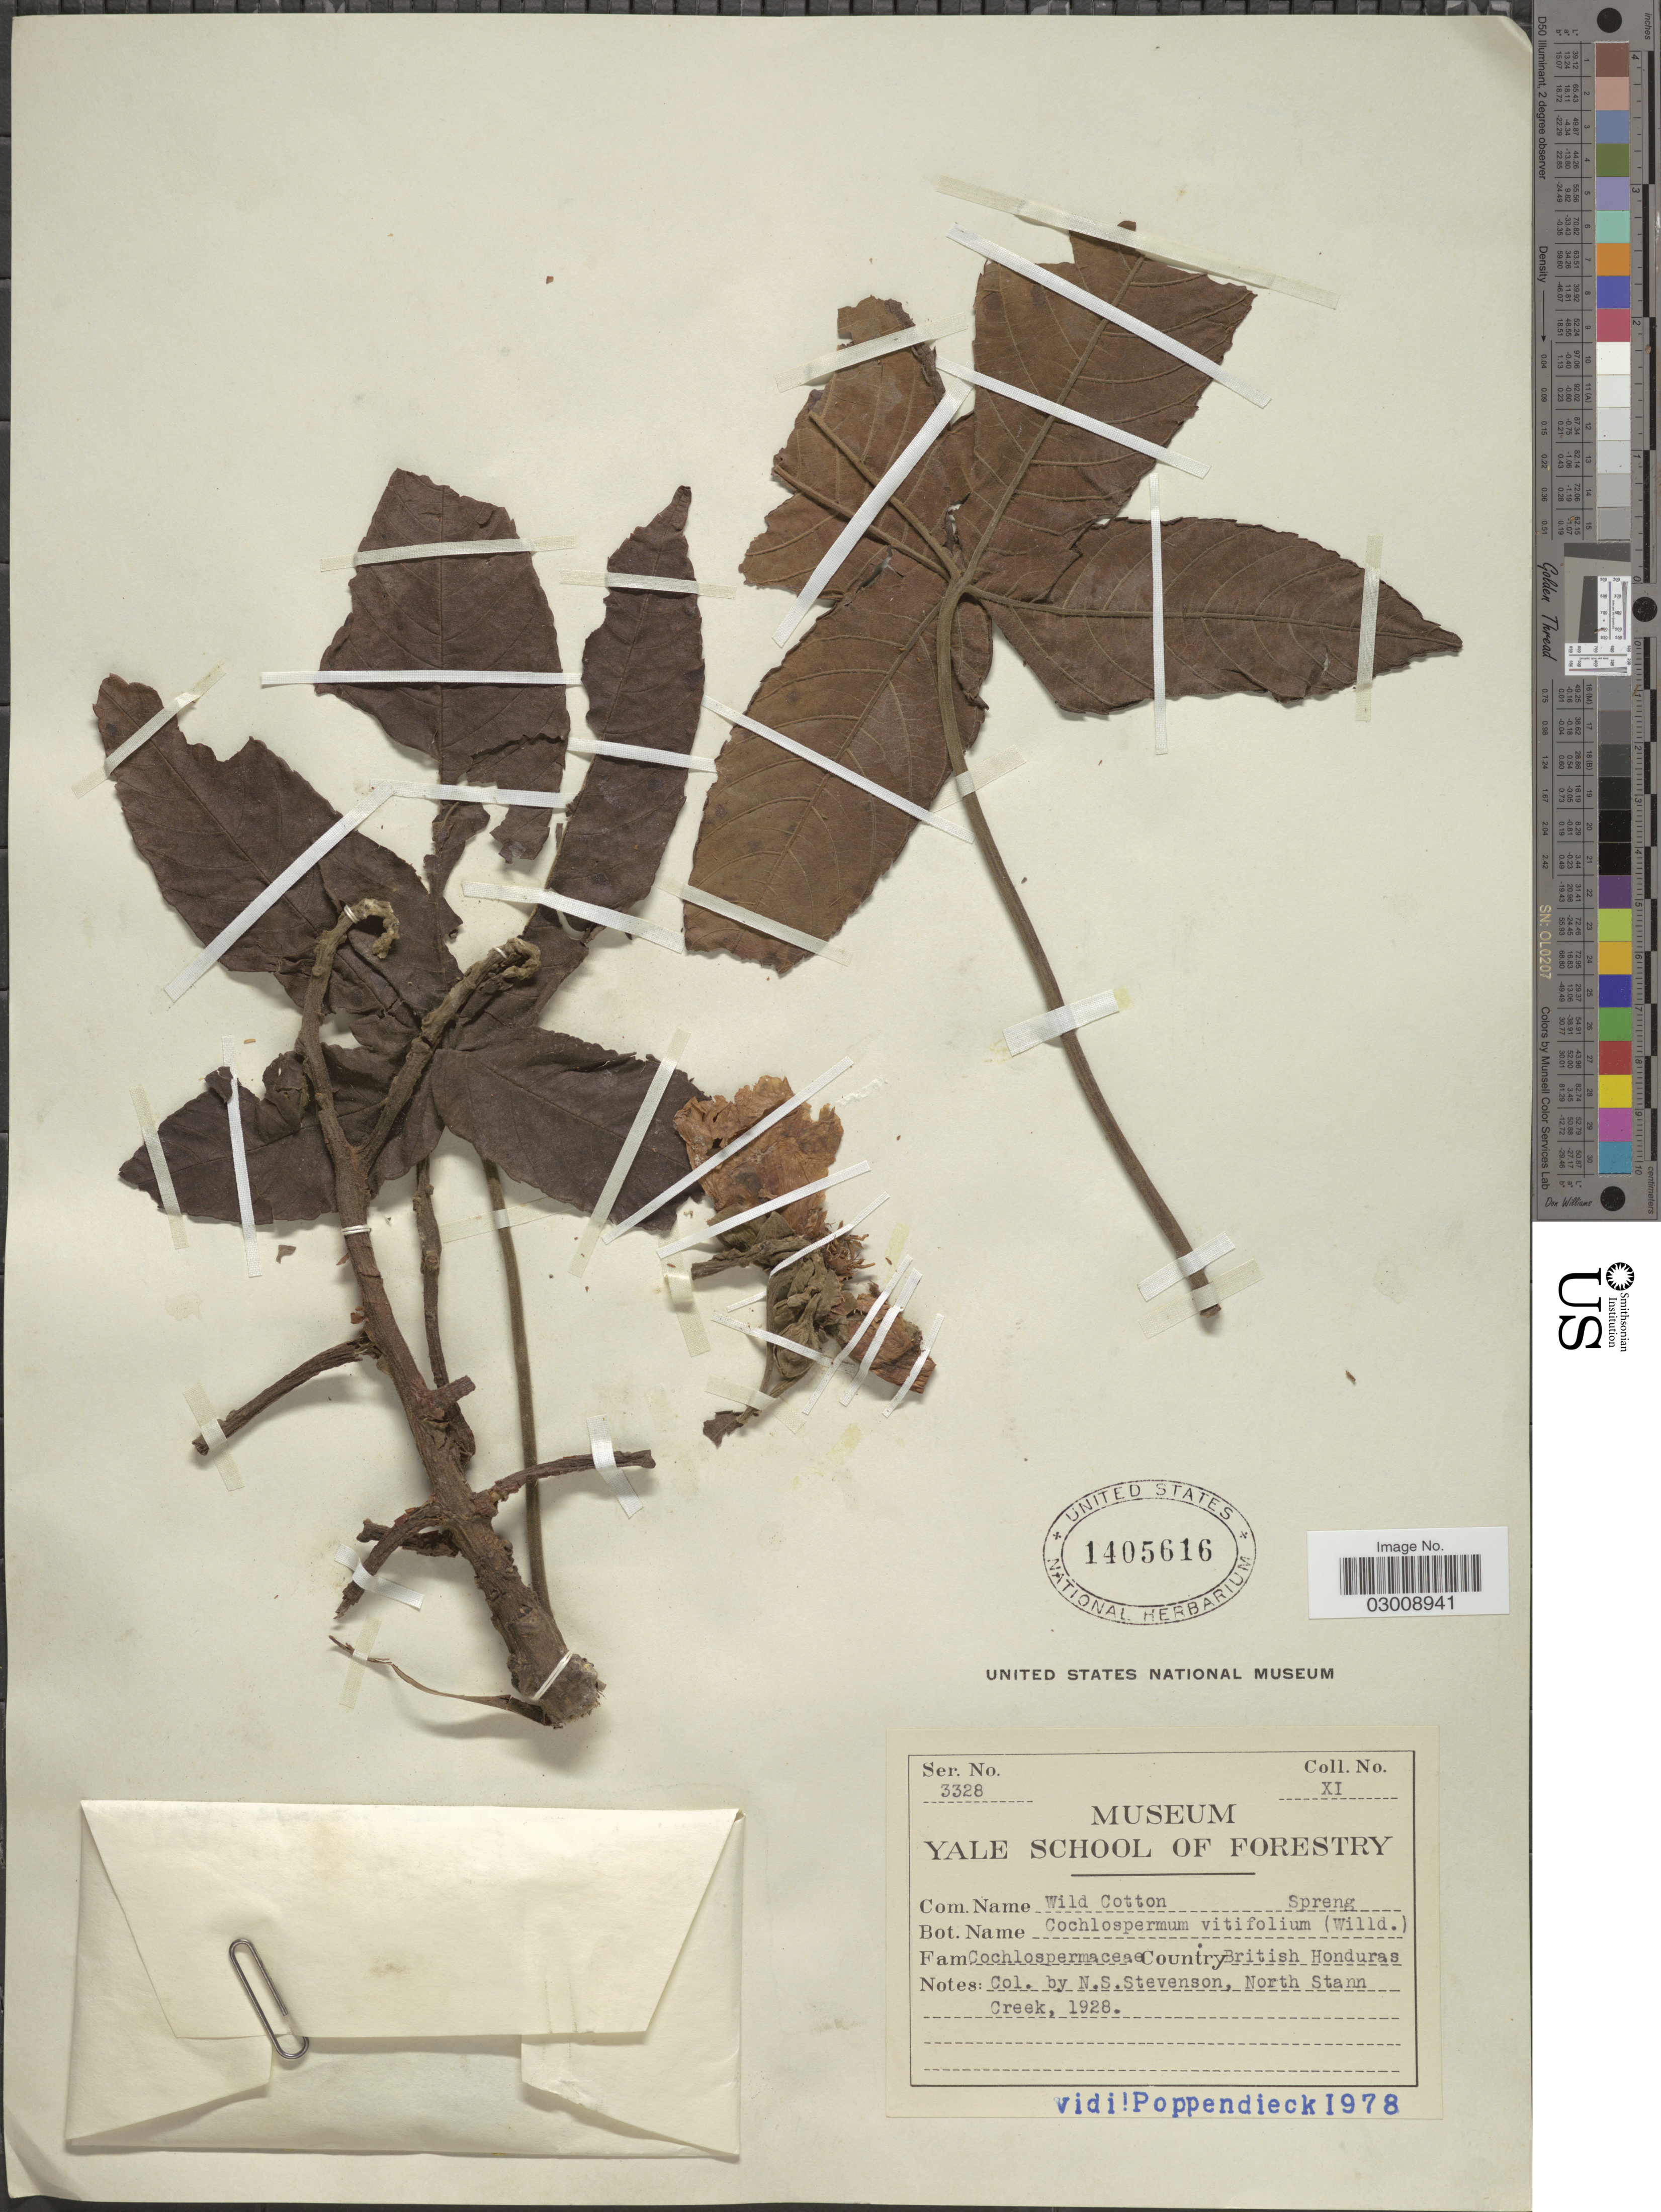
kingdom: Plantae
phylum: Tracheophyta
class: Magnoliopsida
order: Malvales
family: Cochlospermaceae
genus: Cochlospermum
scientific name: Cochlospermum vitifolium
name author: (Willd.) Spreng.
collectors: N. Stevenson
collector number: XI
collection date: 1928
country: Belize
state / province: Stann Creek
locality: British Honduras. North Stann Creek.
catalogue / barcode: US 1405616